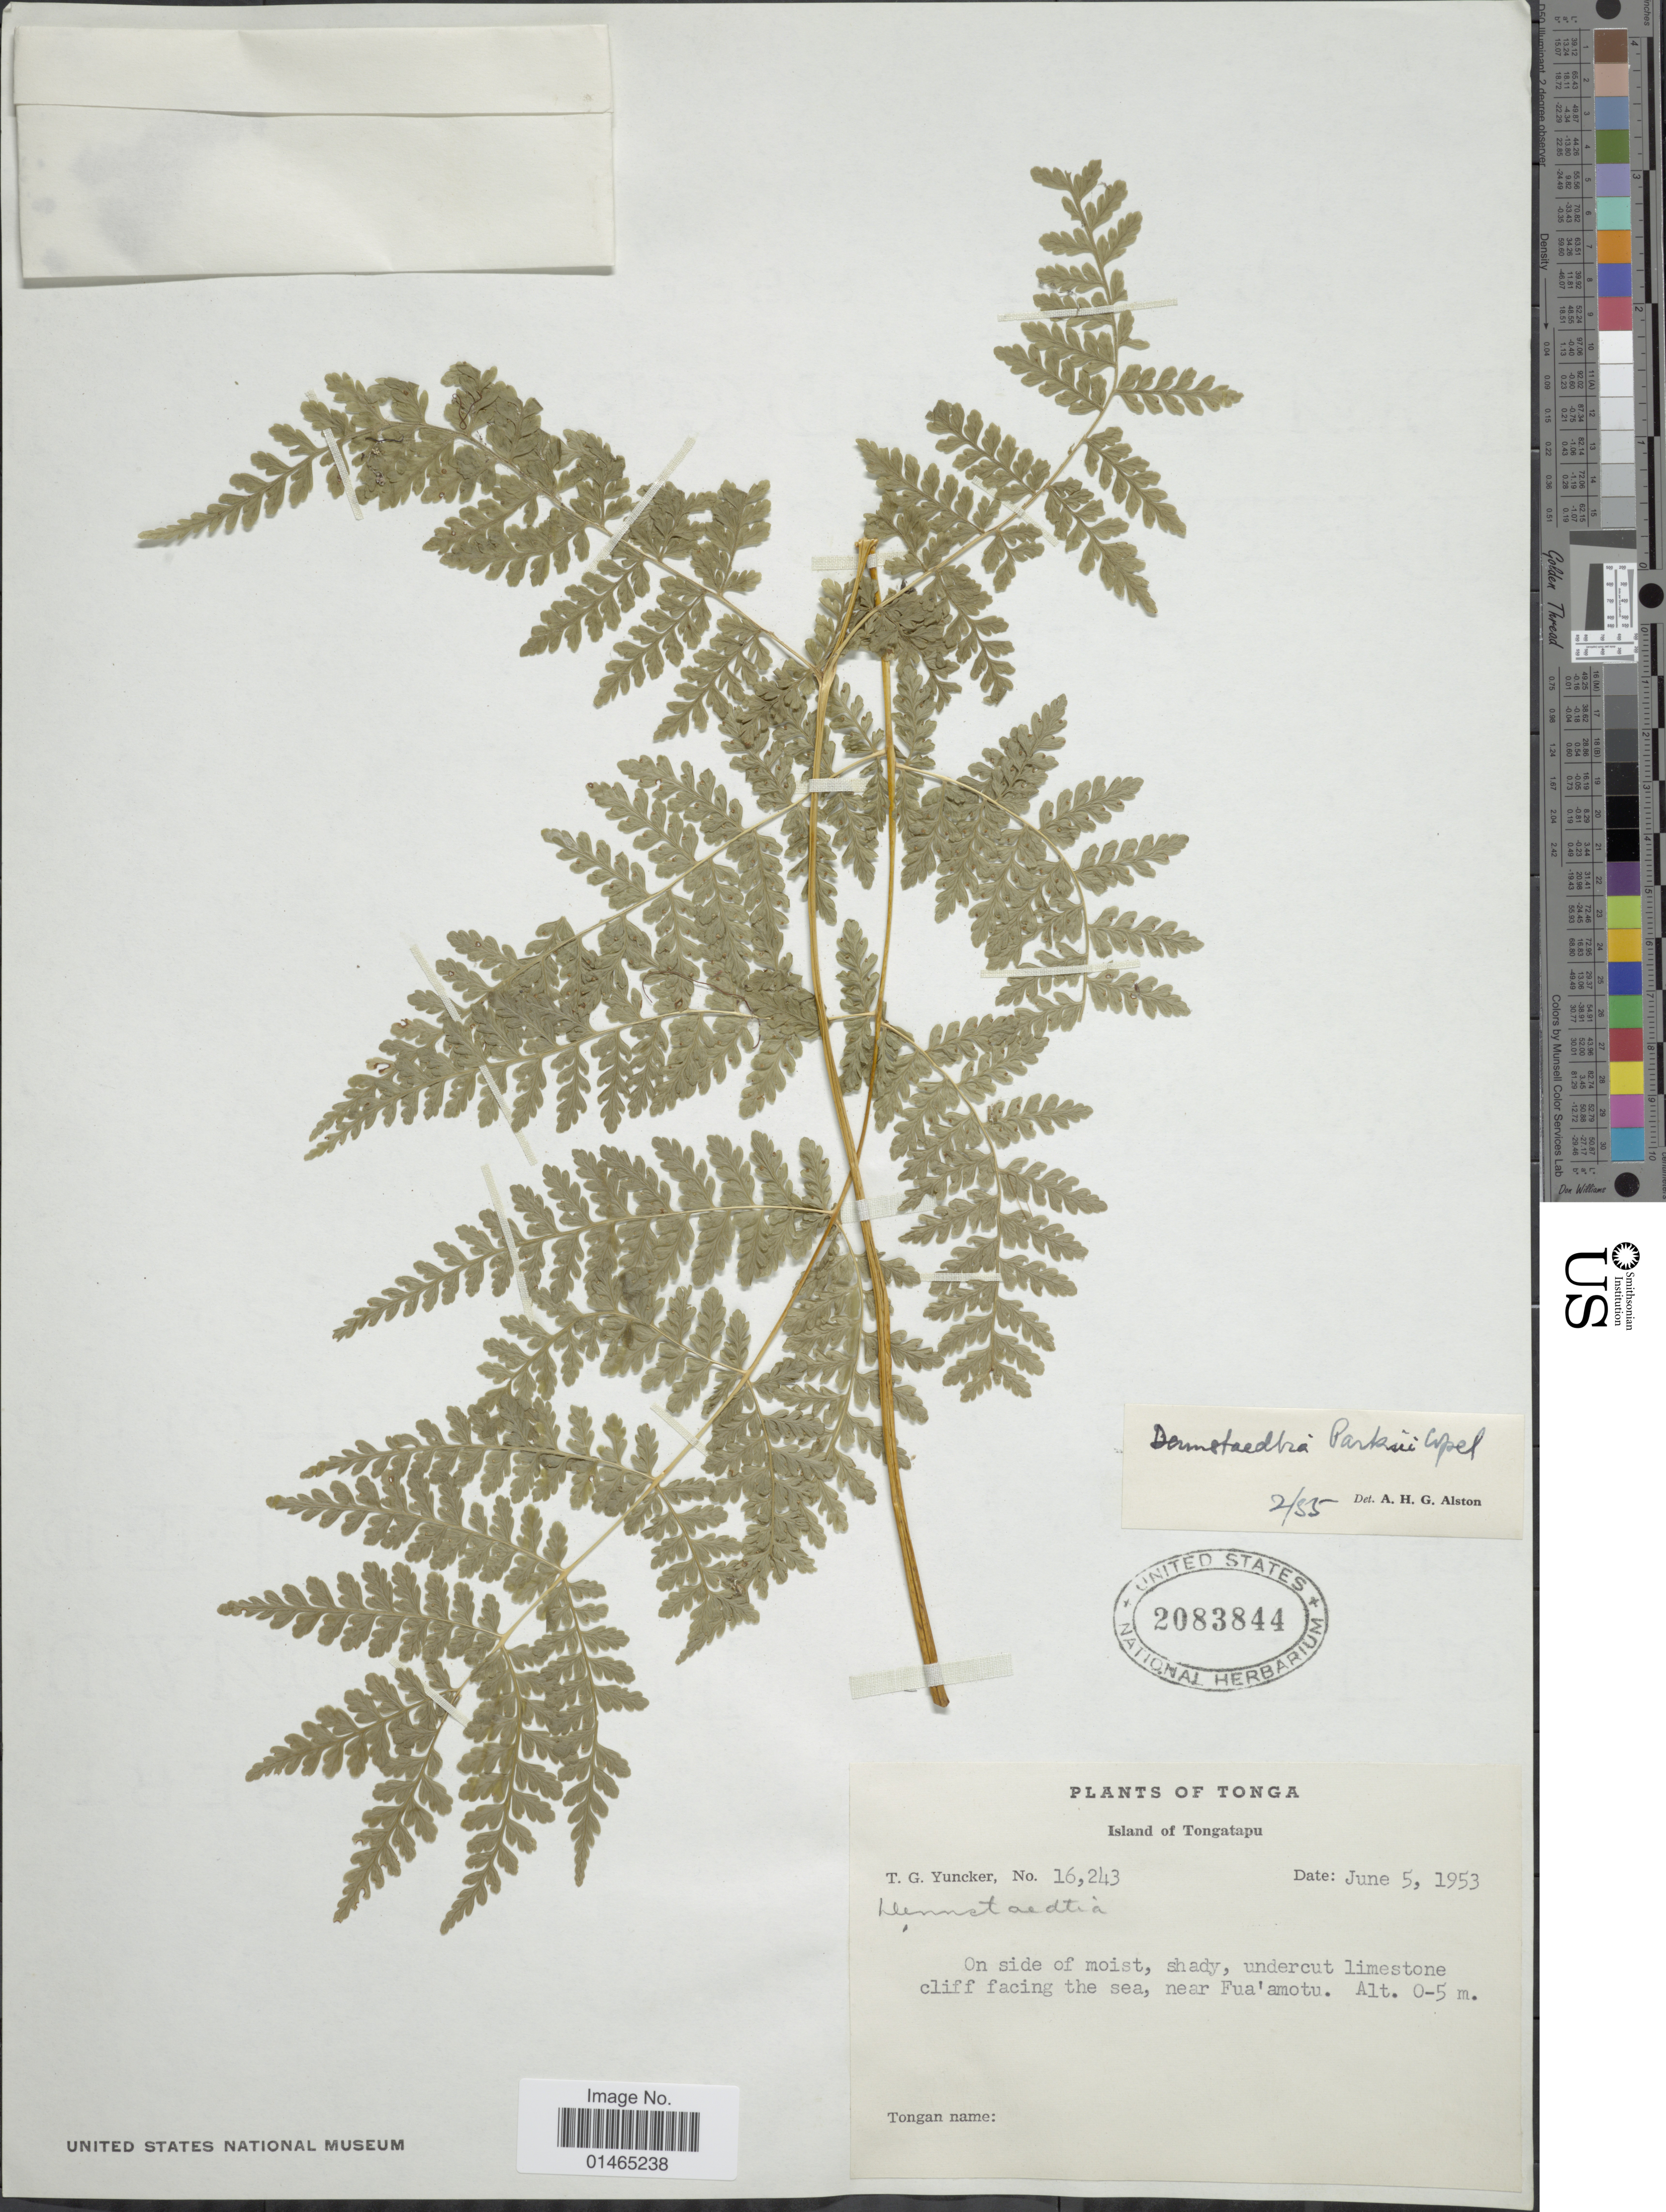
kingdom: Plantae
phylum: Tracheophyta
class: Polypodiopsida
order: Polypodiales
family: Dennstaedtiaceae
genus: Dennstaedtia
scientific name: Dennstaedtia parksii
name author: Copel. ex C.V. Morton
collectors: T. G. Yuncker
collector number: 16243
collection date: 1953-06-05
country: Tonga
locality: Island of Tongatapu. On side of moist, shady, undercut limestone cliff facing the sea, near Fua'amotu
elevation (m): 0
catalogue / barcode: US 2083844